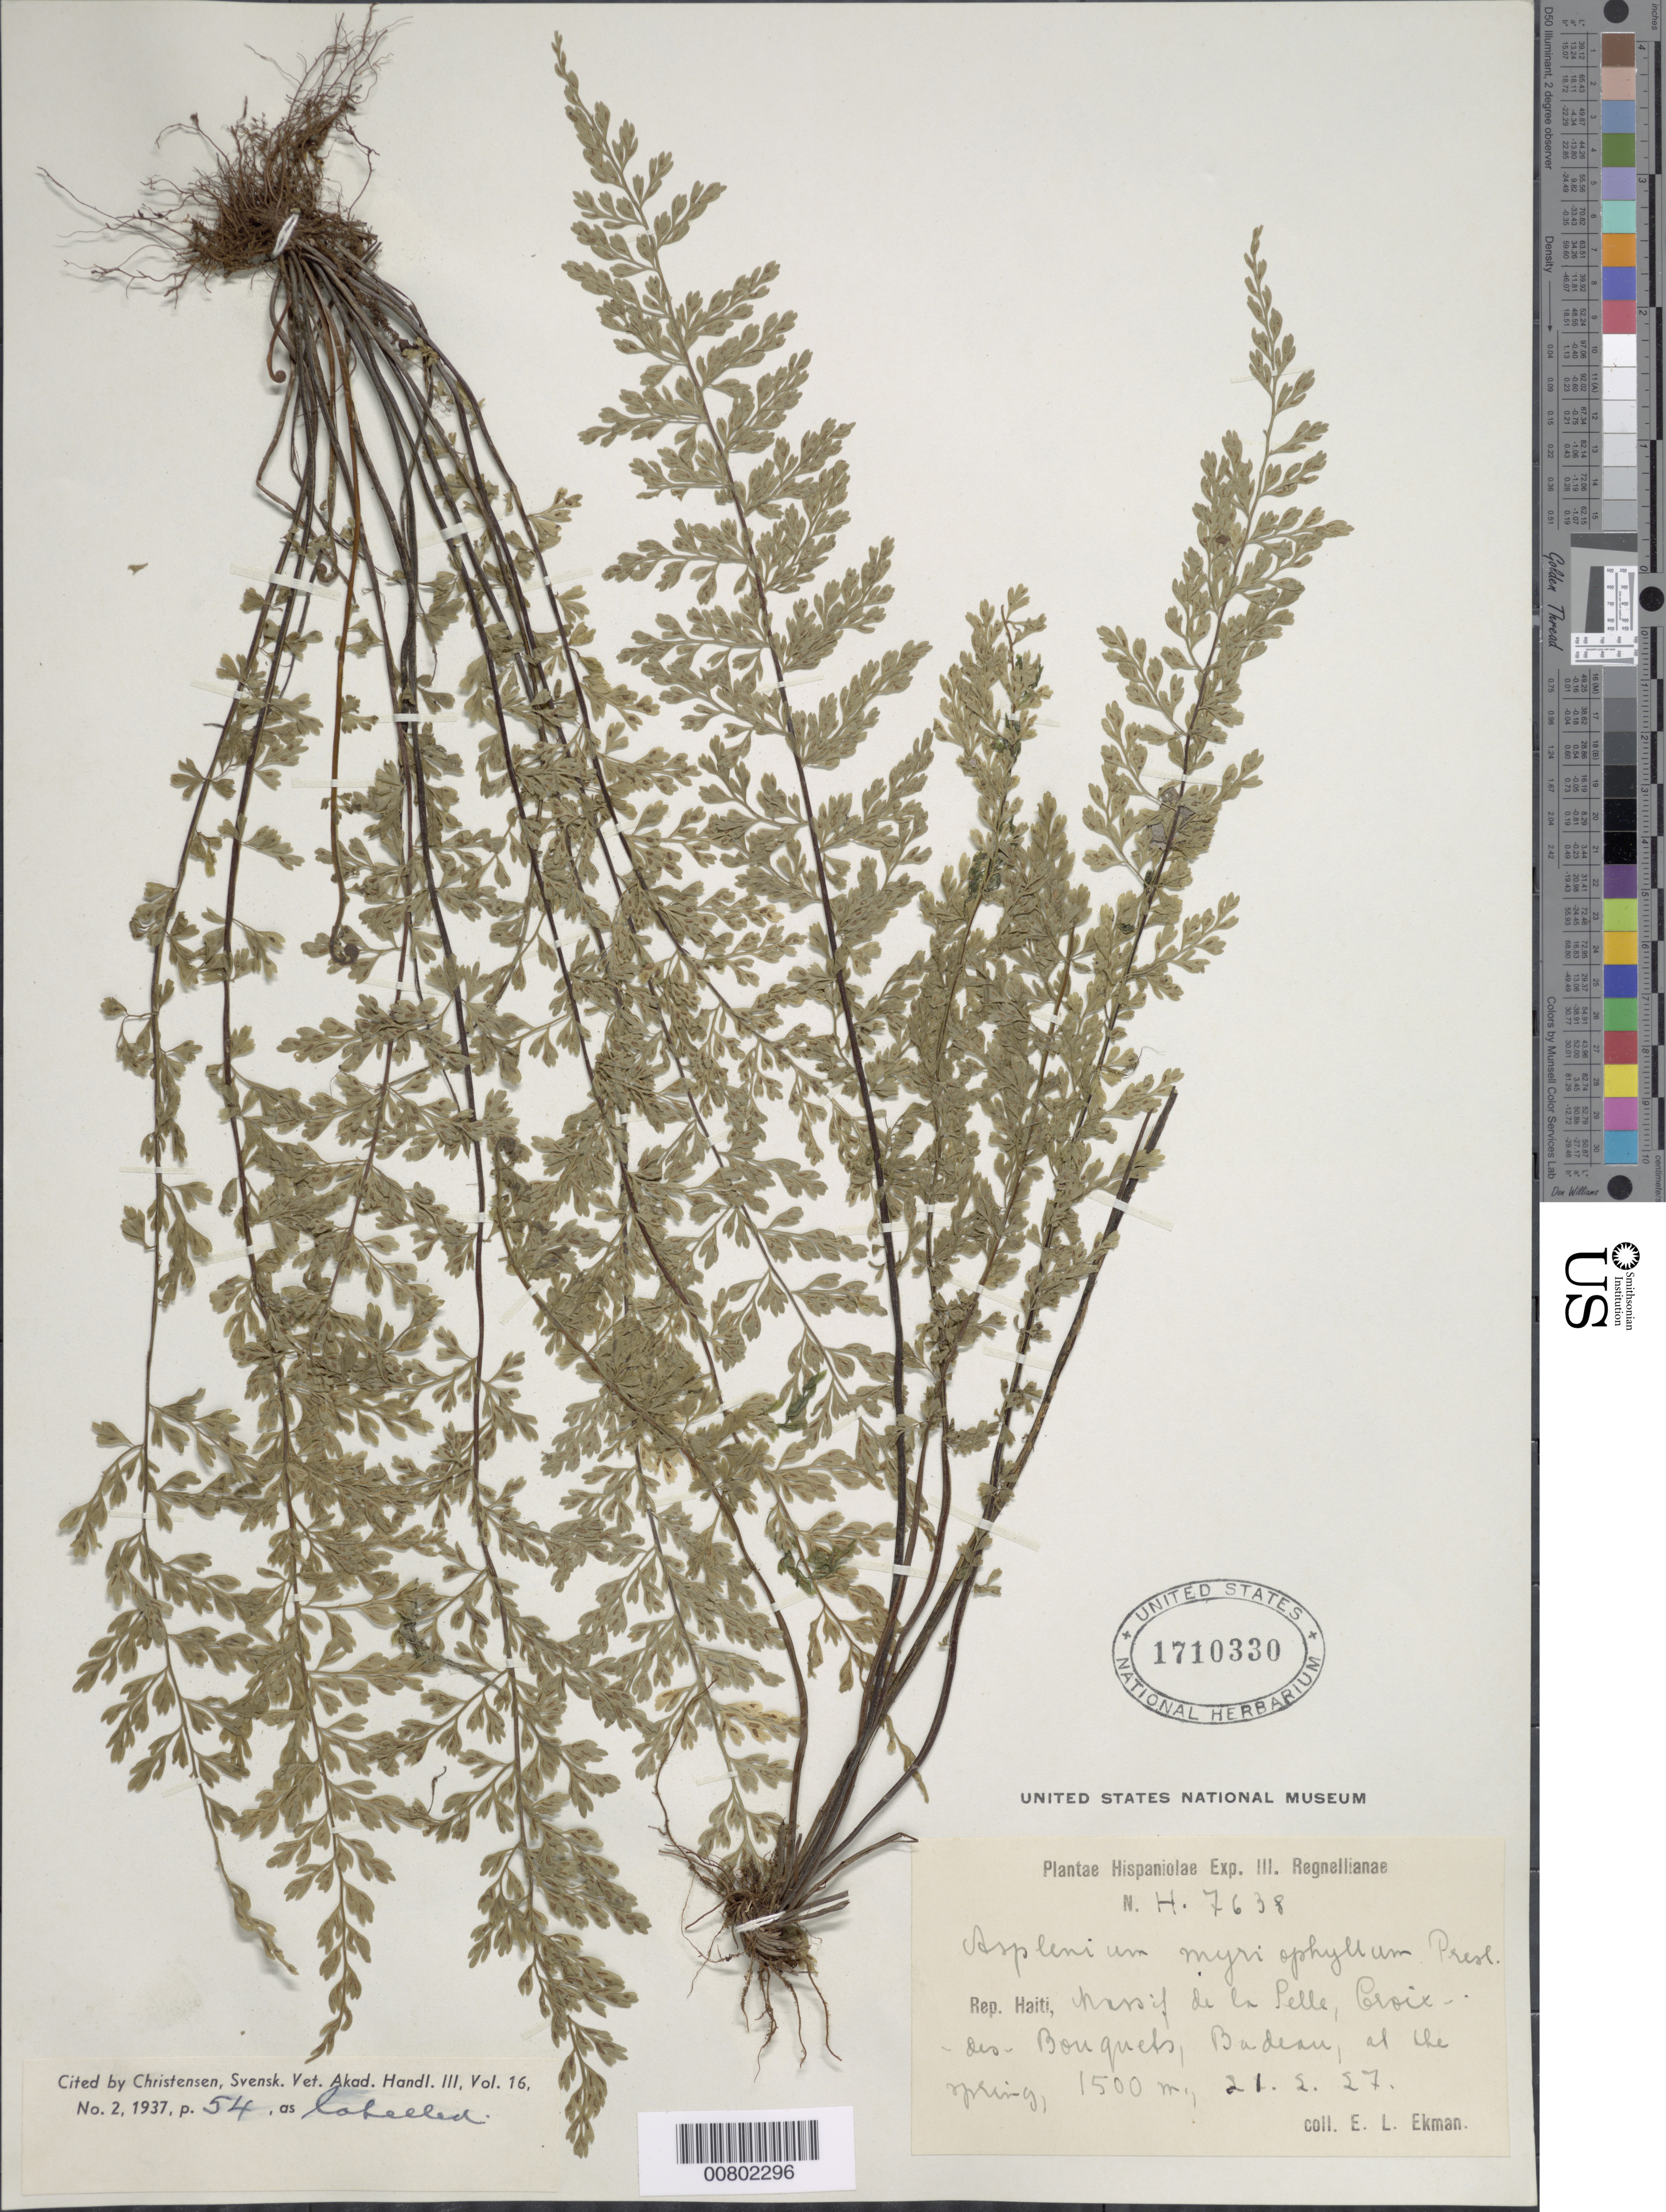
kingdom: Plantae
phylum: Tracheophyta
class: Polypodiopsida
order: Polypodiales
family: Aspleniaceae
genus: Asplenium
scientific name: Asplenium myriophyllum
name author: (Sw.) C. Presl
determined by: Christensen, C. F. A.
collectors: E. L. Ekman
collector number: H 7638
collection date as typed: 21 Feb 1927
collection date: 1927-02-21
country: Haiti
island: Hispaniola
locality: Massif de la Selle, Croix des Bouquets, Badeau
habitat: at the spring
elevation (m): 1500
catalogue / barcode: US 1710330